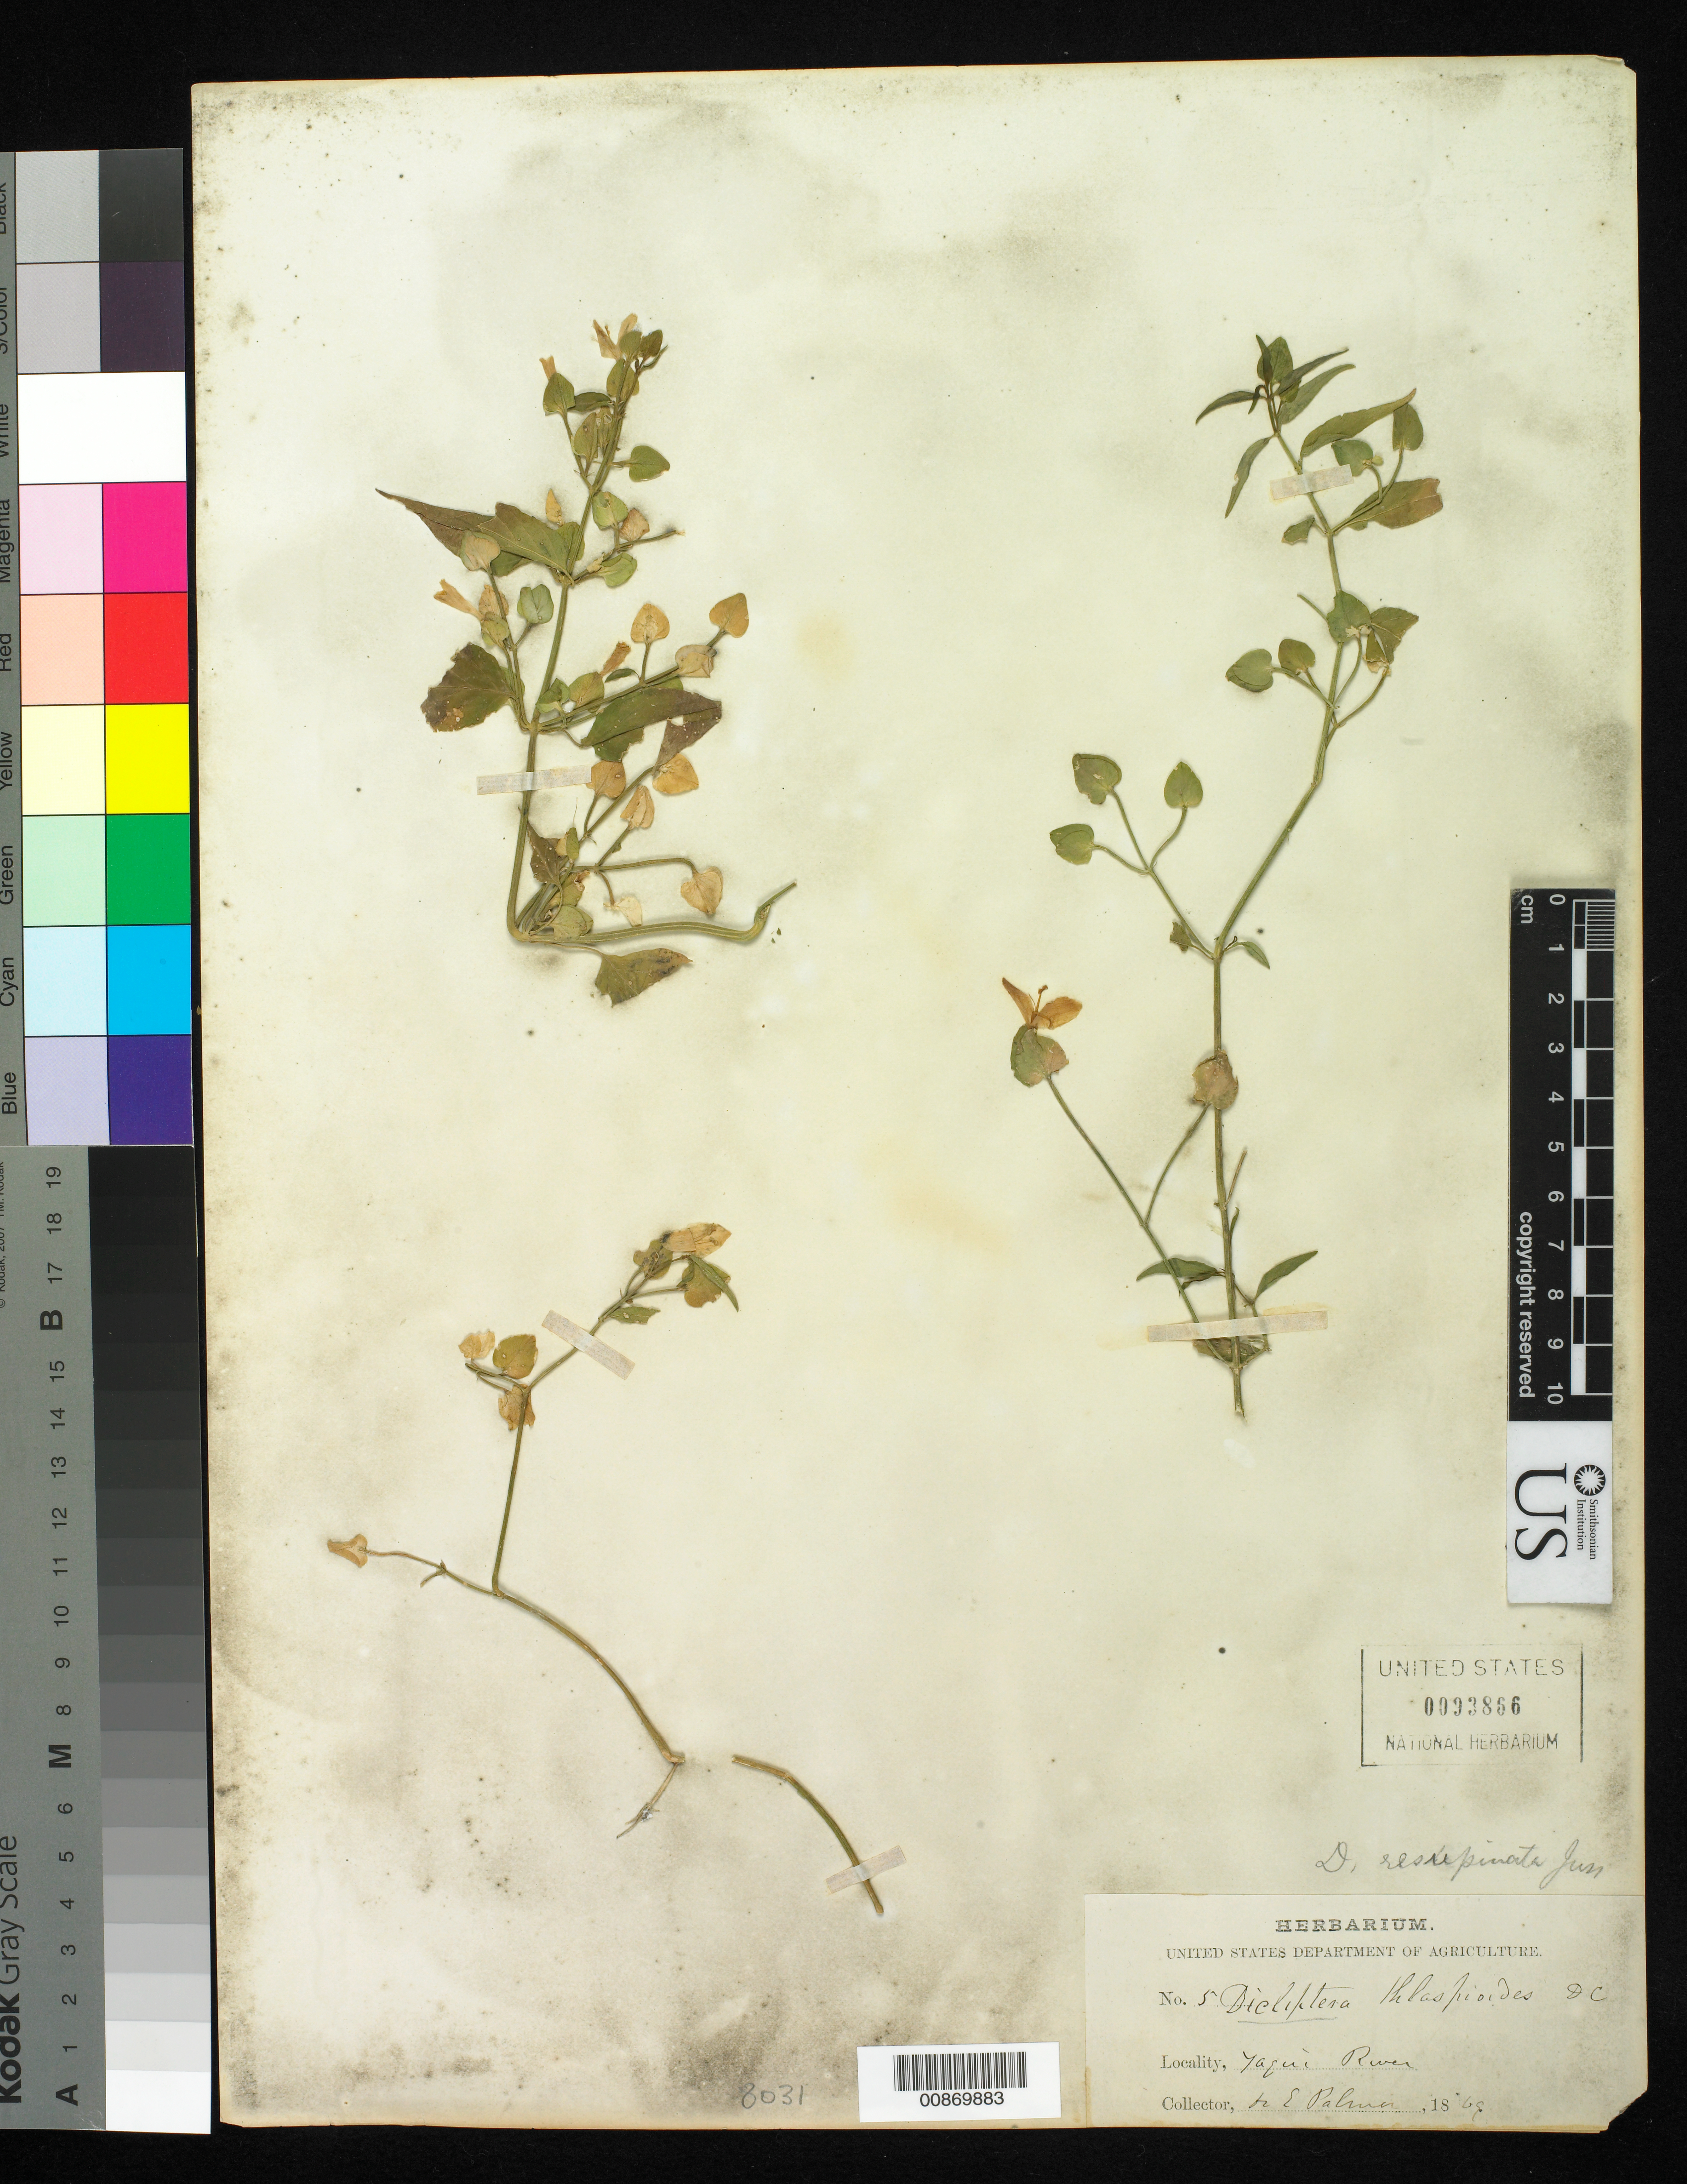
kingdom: Plantae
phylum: Tracheophyta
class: Magnoliopsida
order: Lamiales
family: Acanthaceae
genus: Dicliptera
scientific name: Dicliptera resupinata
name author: (Vahl) Juss.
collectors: E. Palmer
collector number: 5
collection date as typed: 1869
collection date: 1869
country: Mexico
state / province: Sonora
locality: Yaqui River, Sonora.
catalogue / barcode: US 93866